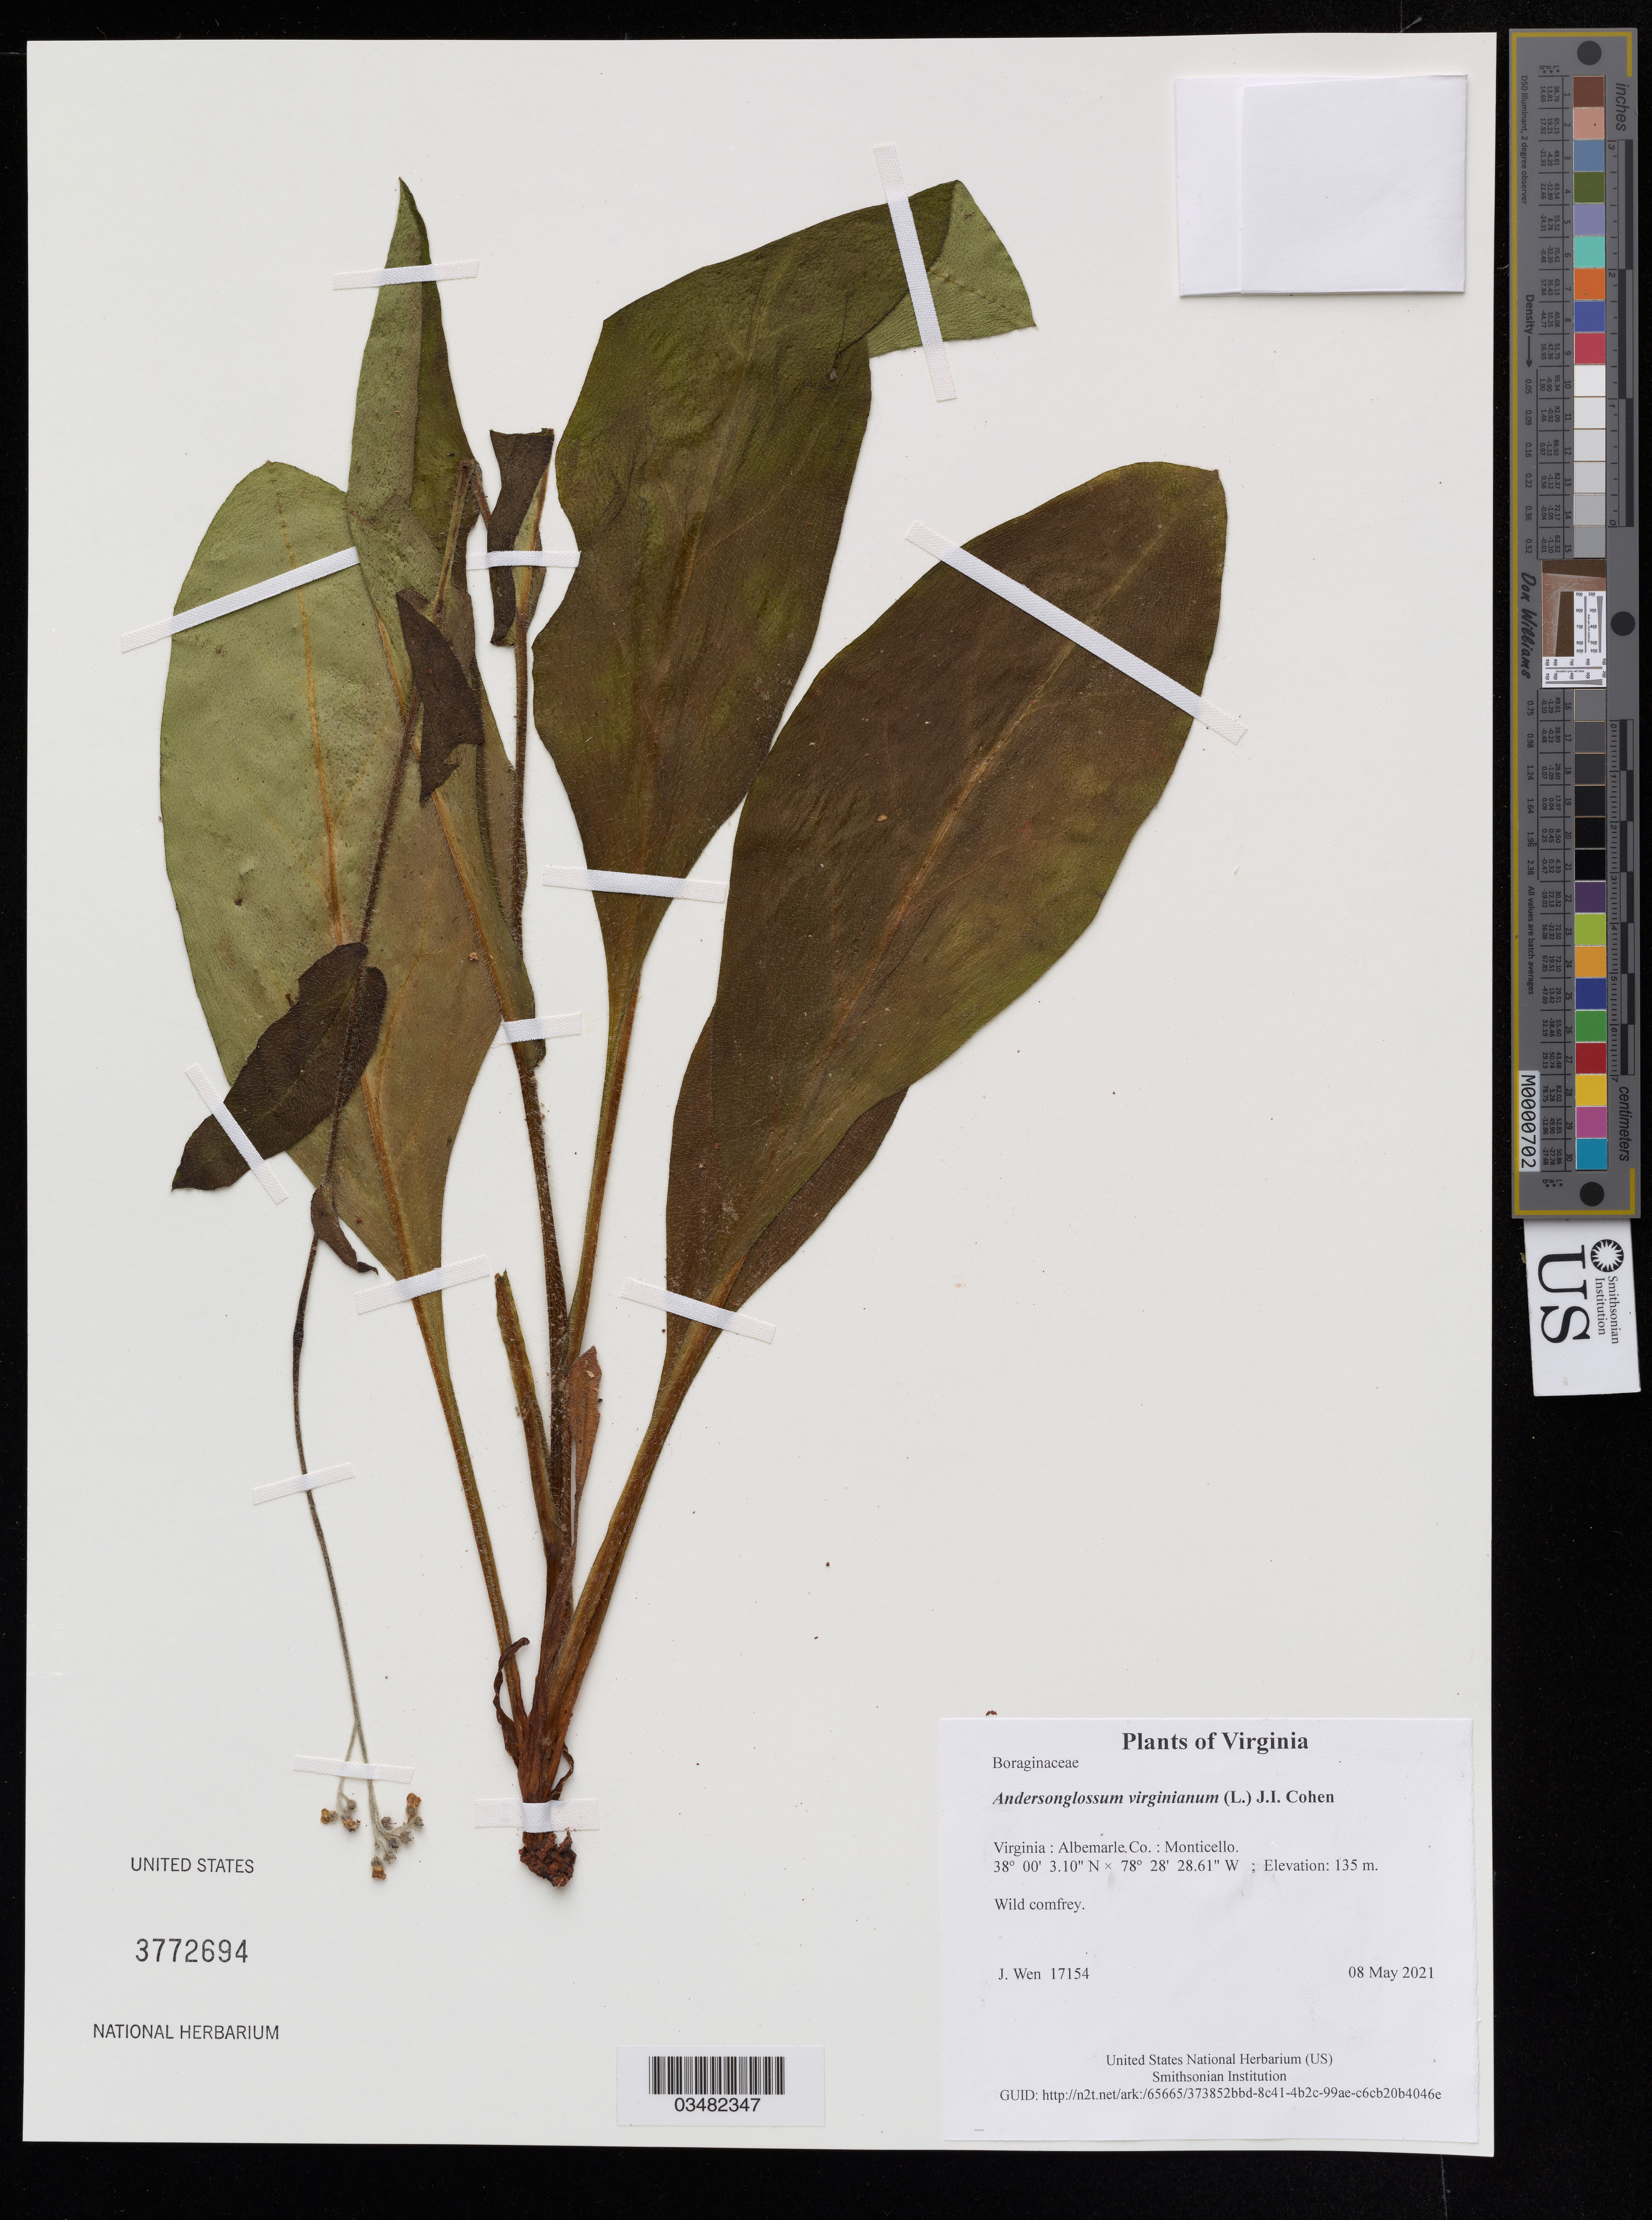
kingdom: Plantae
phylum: Tracheophyta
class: Magnoliopsida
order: Boraginales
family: Boraginaceae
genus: Andersonglossum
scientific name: Andersonglossum virginianum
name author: (L.) J.I. Cohen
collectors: J. Wen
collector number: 17154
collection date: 2021-05-08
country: United States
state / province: Virginia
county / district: Albemarle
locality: Monticello.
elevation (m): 135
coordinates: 38.000860 N, 78.474613 W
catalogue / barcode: US 3772694